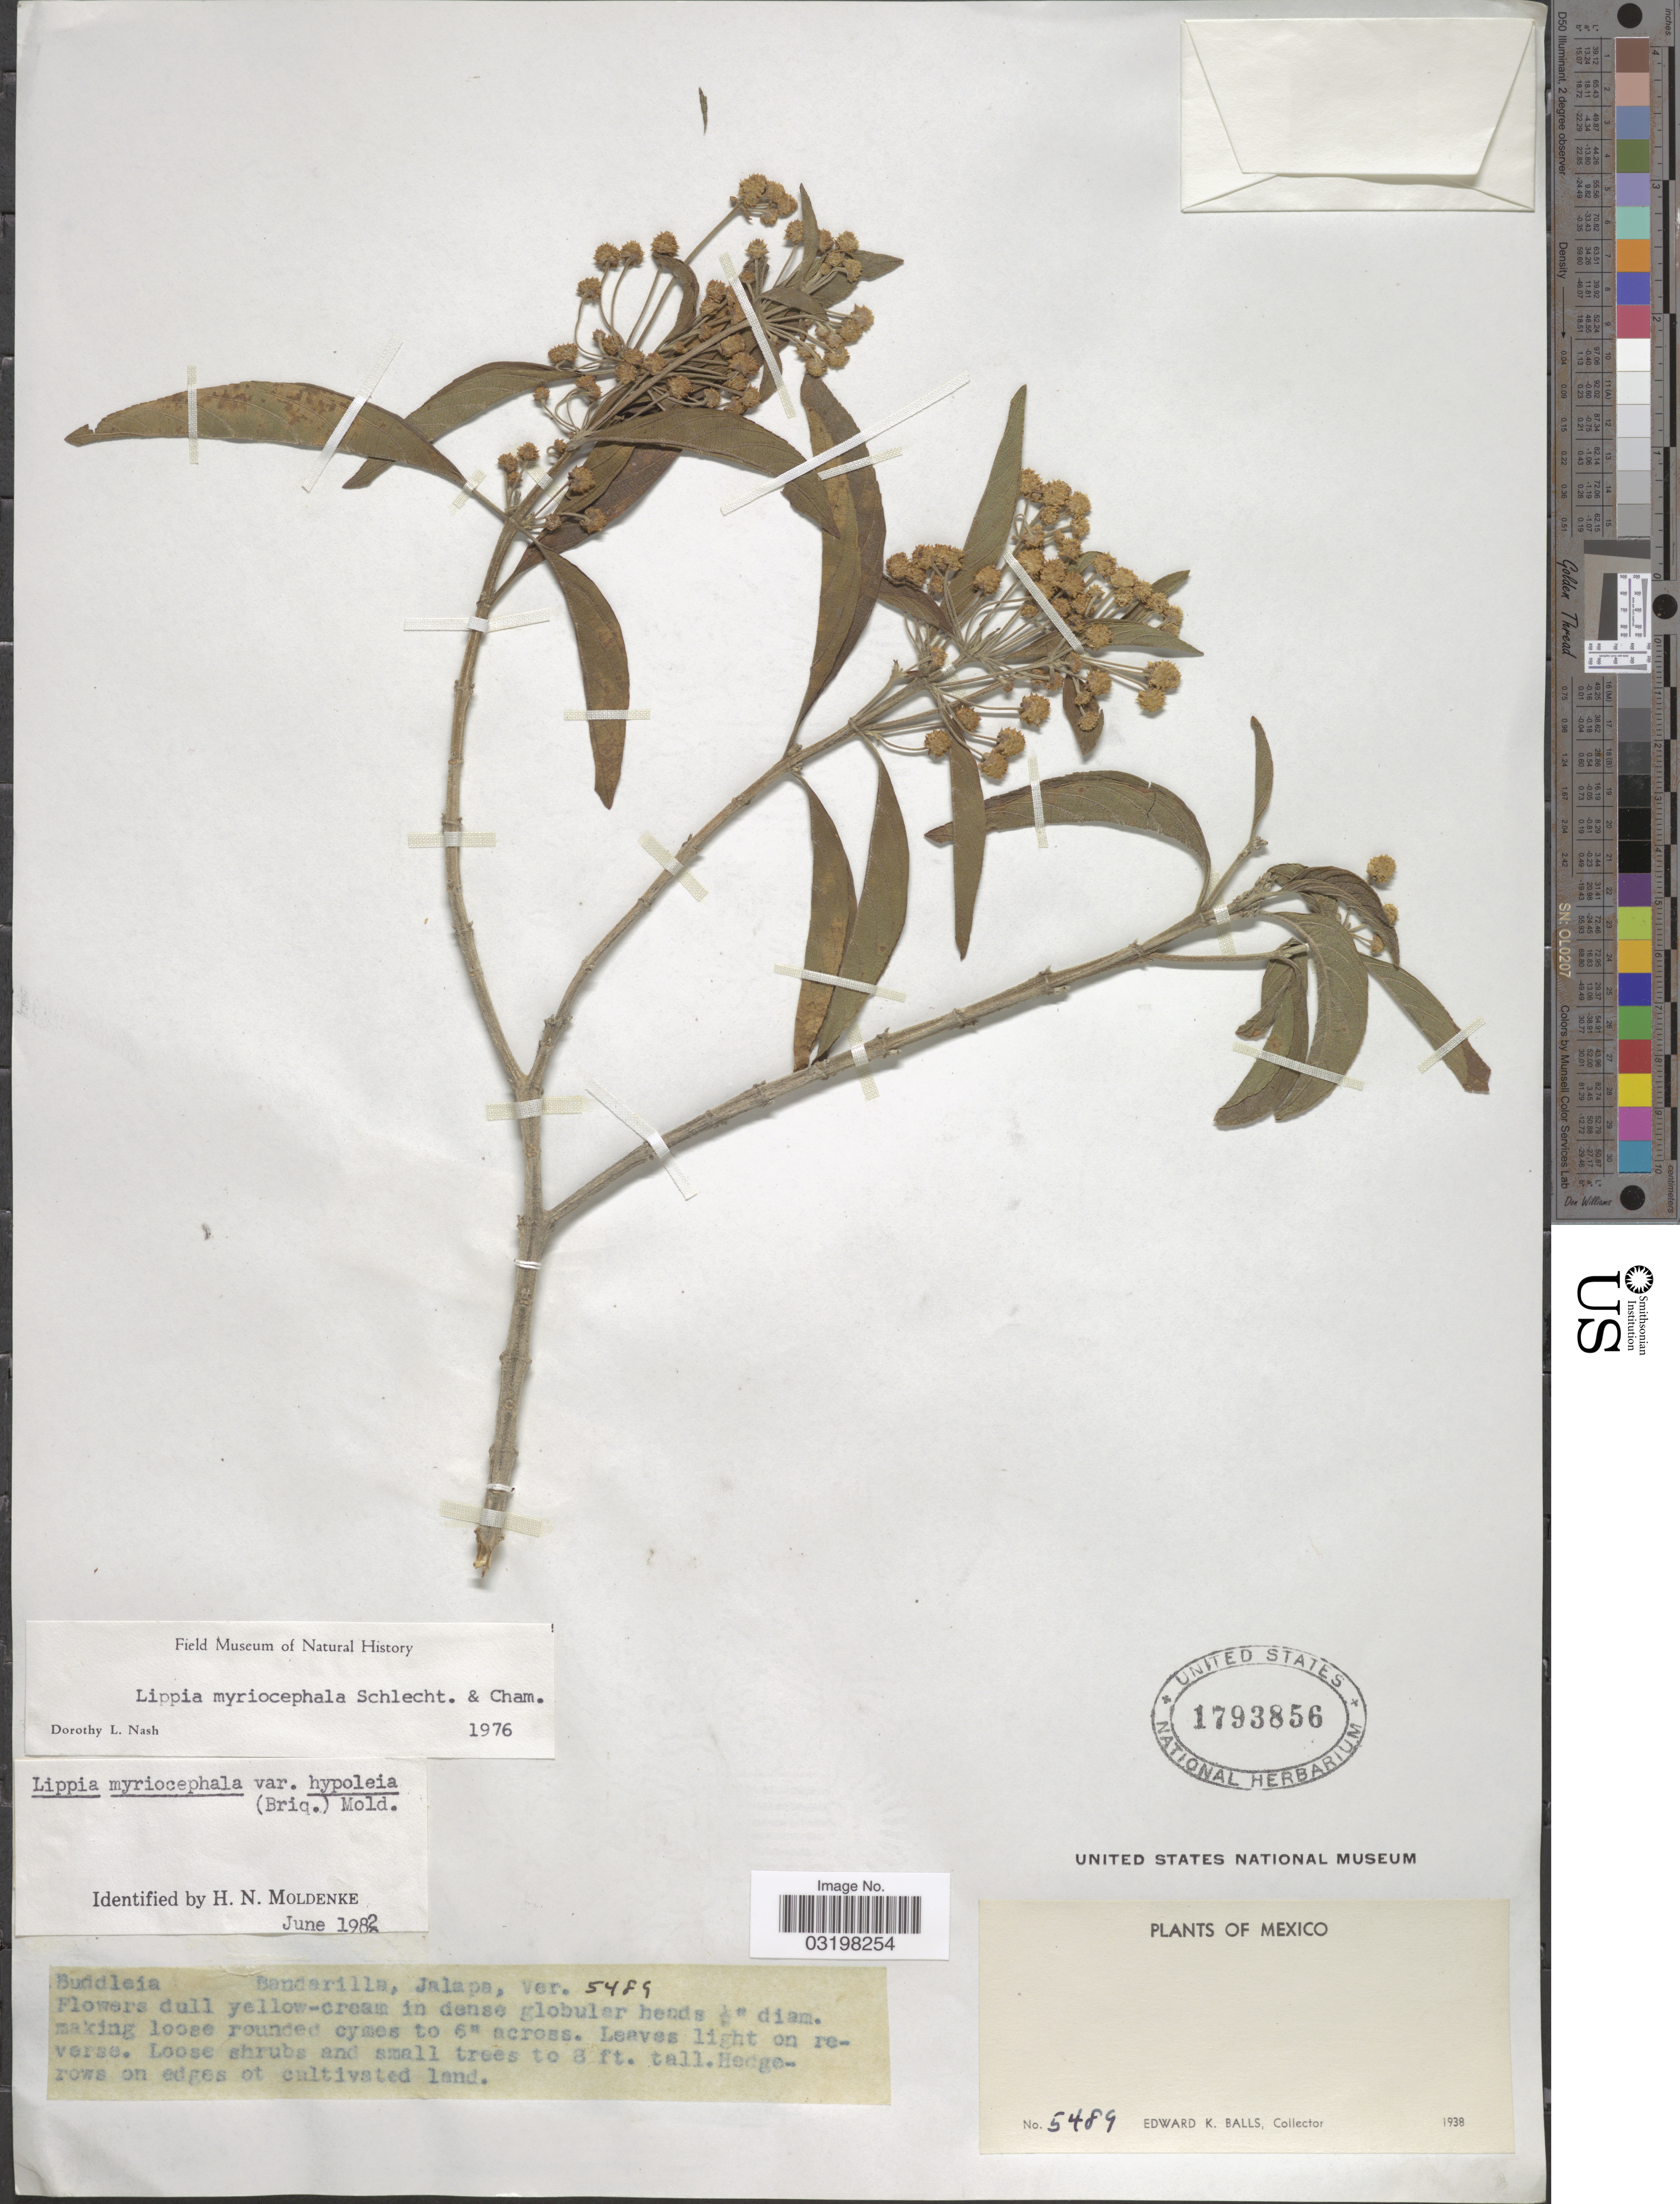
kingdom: Plantae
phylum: Tracheophyta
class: Magnoliopsida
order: Lamiales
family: Verbenaceae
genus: Lippia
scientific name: Lippia myriocephala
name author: Schltdl. & Cham.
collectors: E. K. Balls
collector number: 5489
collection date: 1938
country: Mexico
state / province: Veracruz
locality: Bandarilla, Jalapa, Ver.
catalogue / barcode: US 1793856